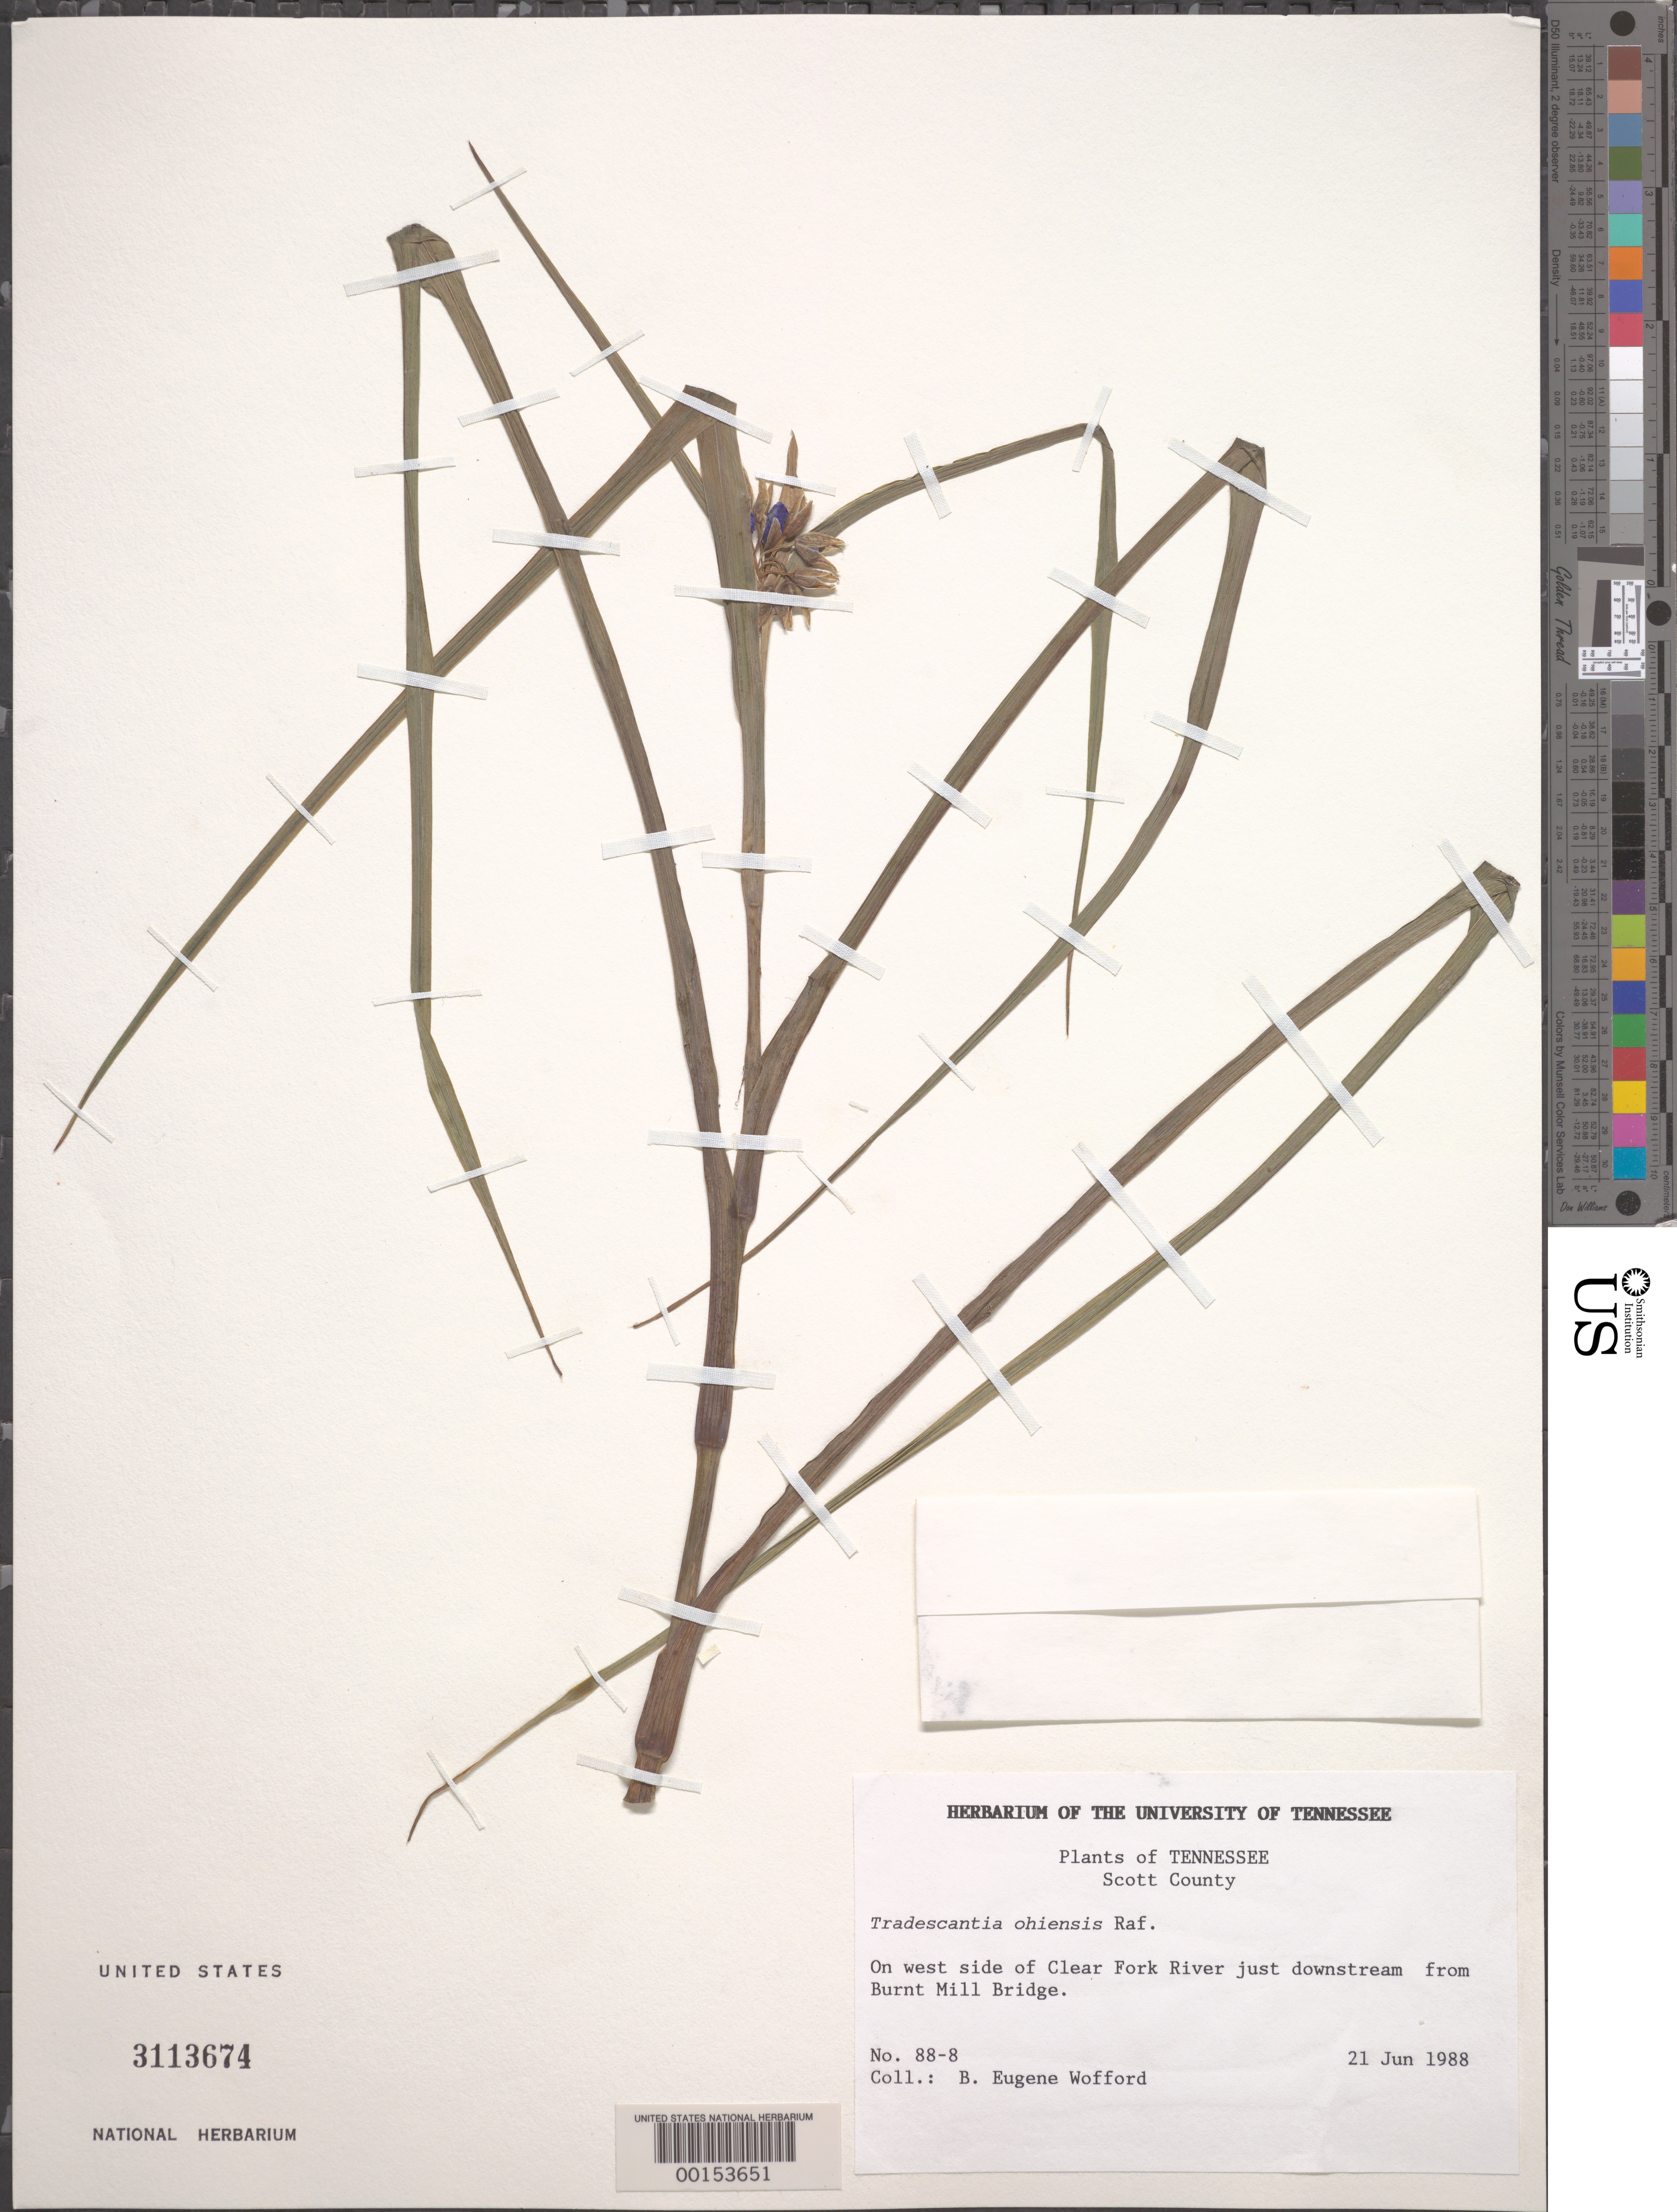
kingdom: Plantae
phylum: Tracheophyta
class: Liliopsida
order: Commelinales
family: Commelinaceae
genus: Tradescantia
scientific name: Tradescantia ohiensis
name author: Raf.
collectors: B. Wofford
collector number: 88-8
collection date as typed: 21 Jun 1988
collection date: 1988-06-21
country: United States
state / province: Tennessee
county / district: Scott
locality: W side of clear fork river just downstream from burnt mill bridge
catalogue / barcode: US 3113674